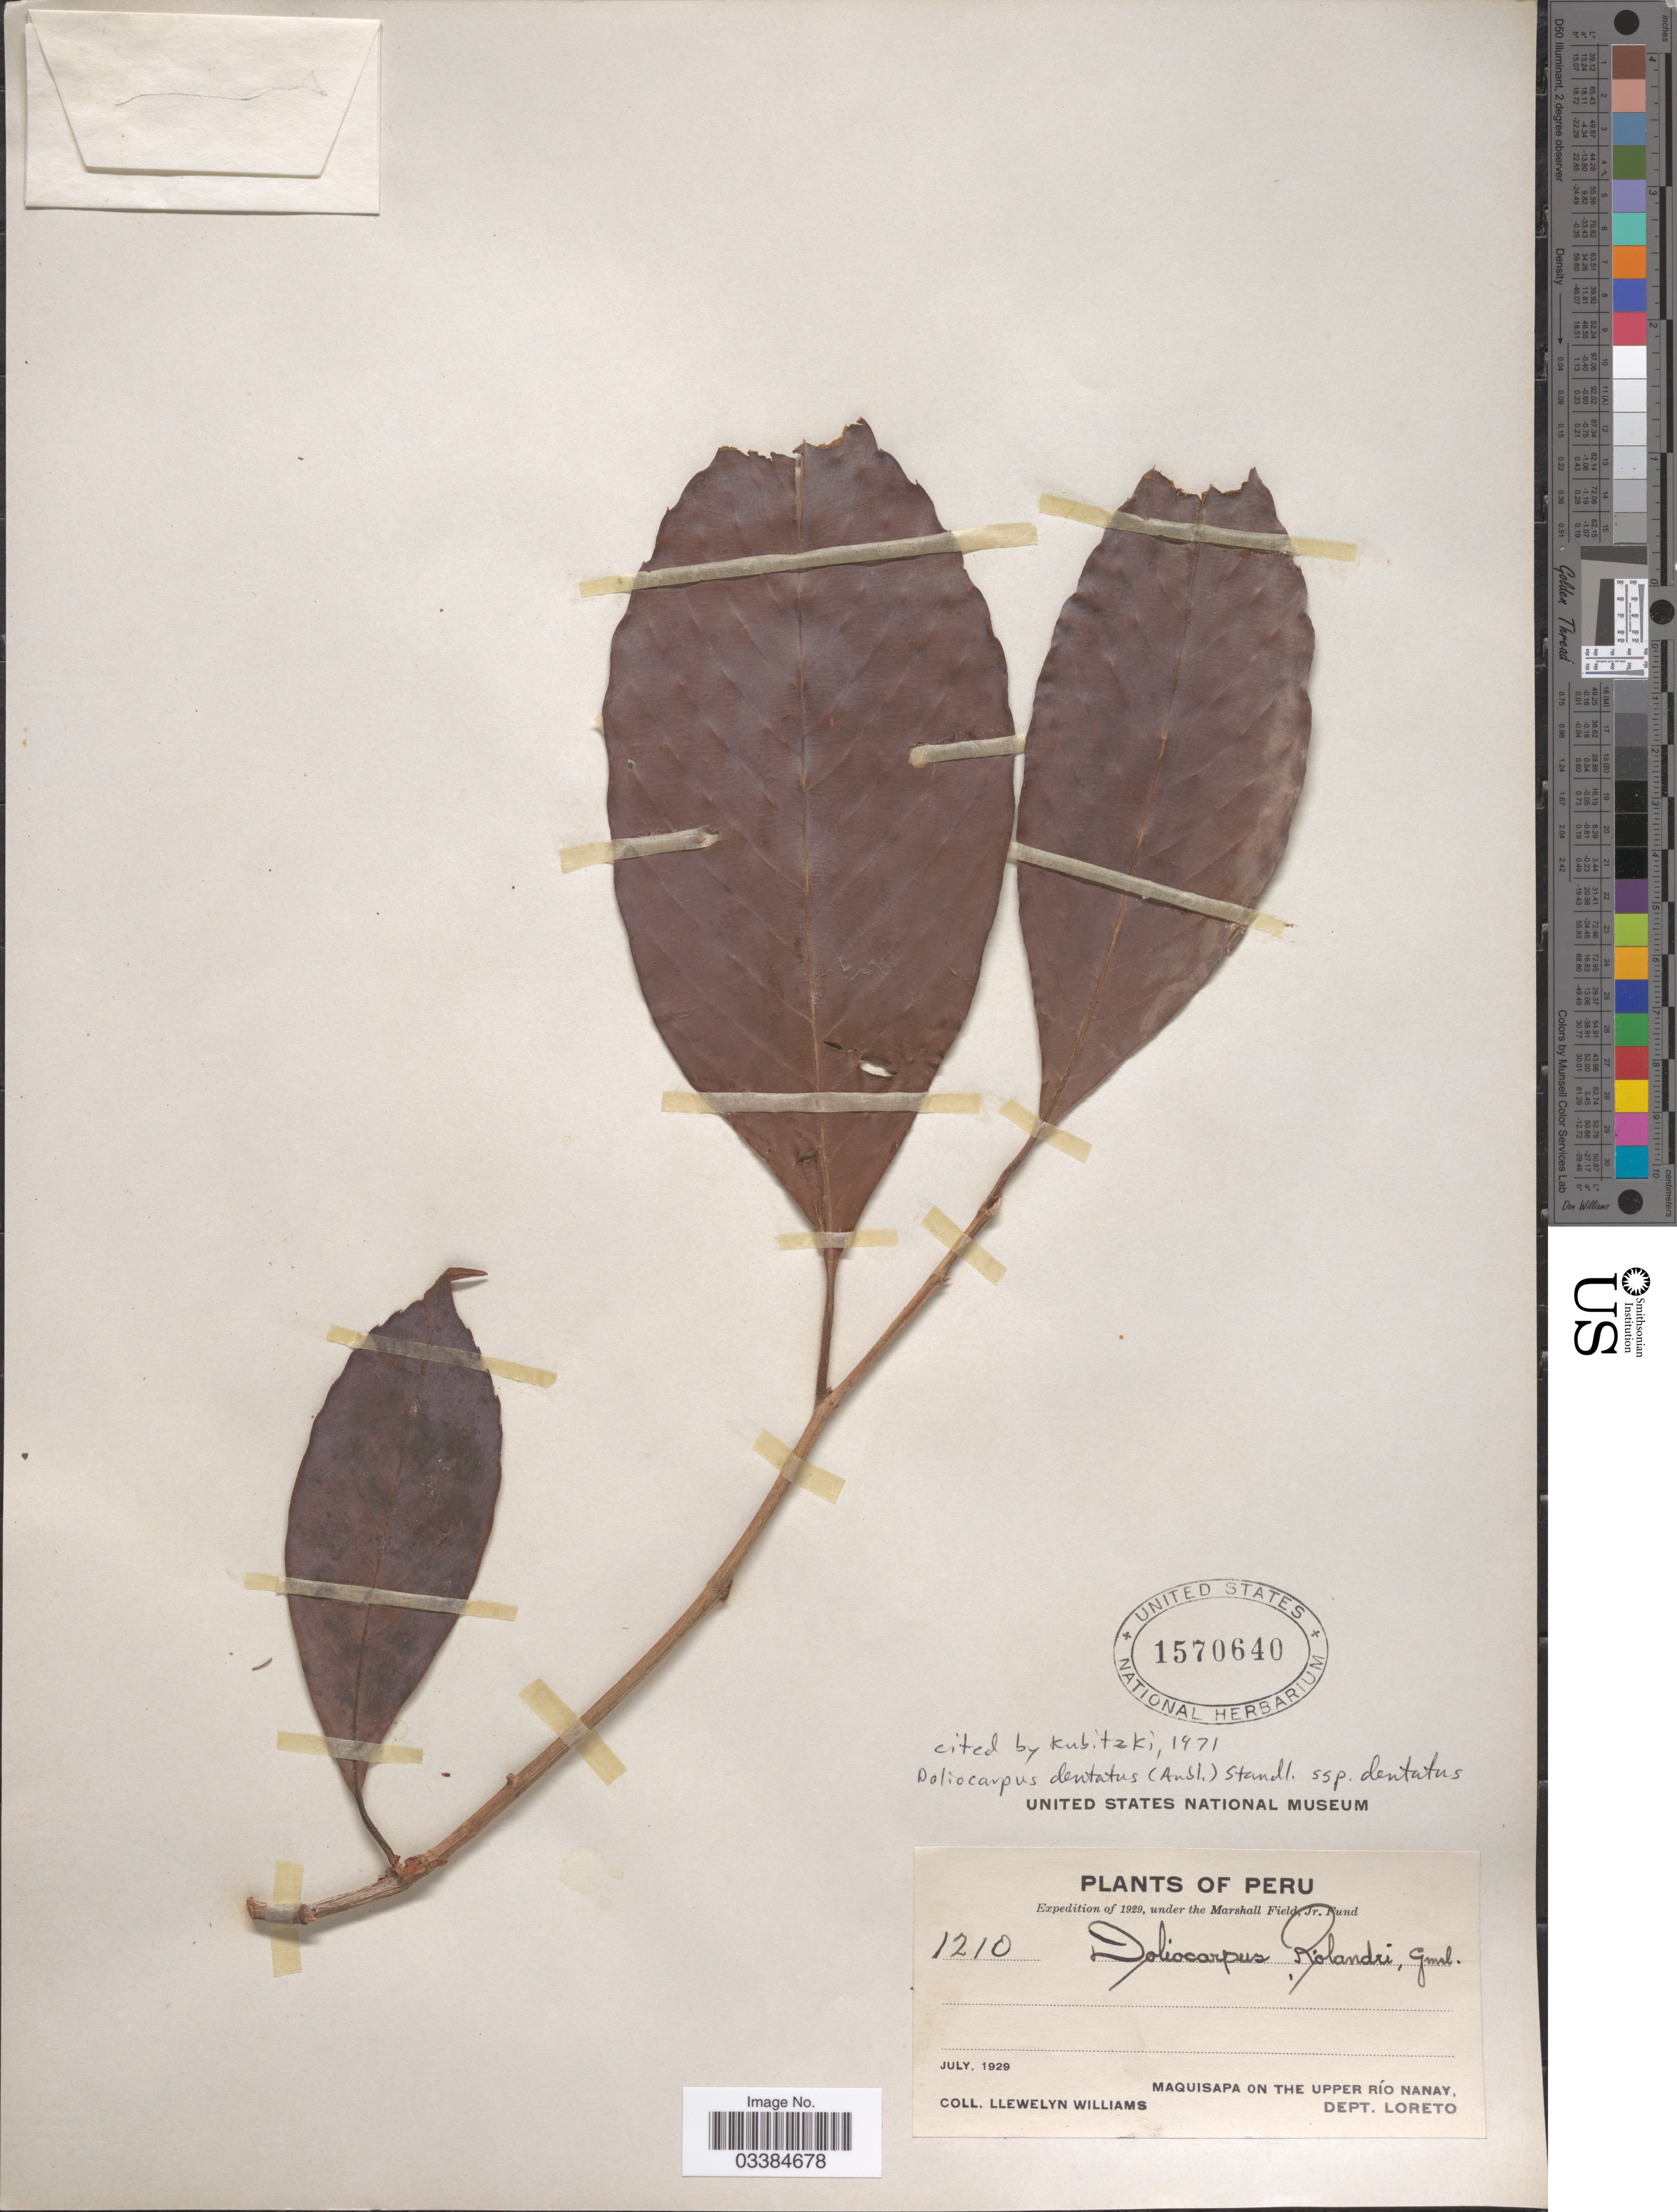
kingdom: Plantae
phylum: Tracheophyta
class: Magnoliopsida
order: Dilleniales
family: Dilleniaceae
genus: Doliocarpus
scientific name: Doliocarpus dentatus subsp. dentatus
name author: (Aubl.) Standl.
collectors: Ll. Williams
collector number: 1210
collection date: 1929-07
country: Peru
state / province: Loreto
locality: Maquisapa on the Upper Río Nanay, Dept. Loreto.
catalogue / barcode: US 1570640